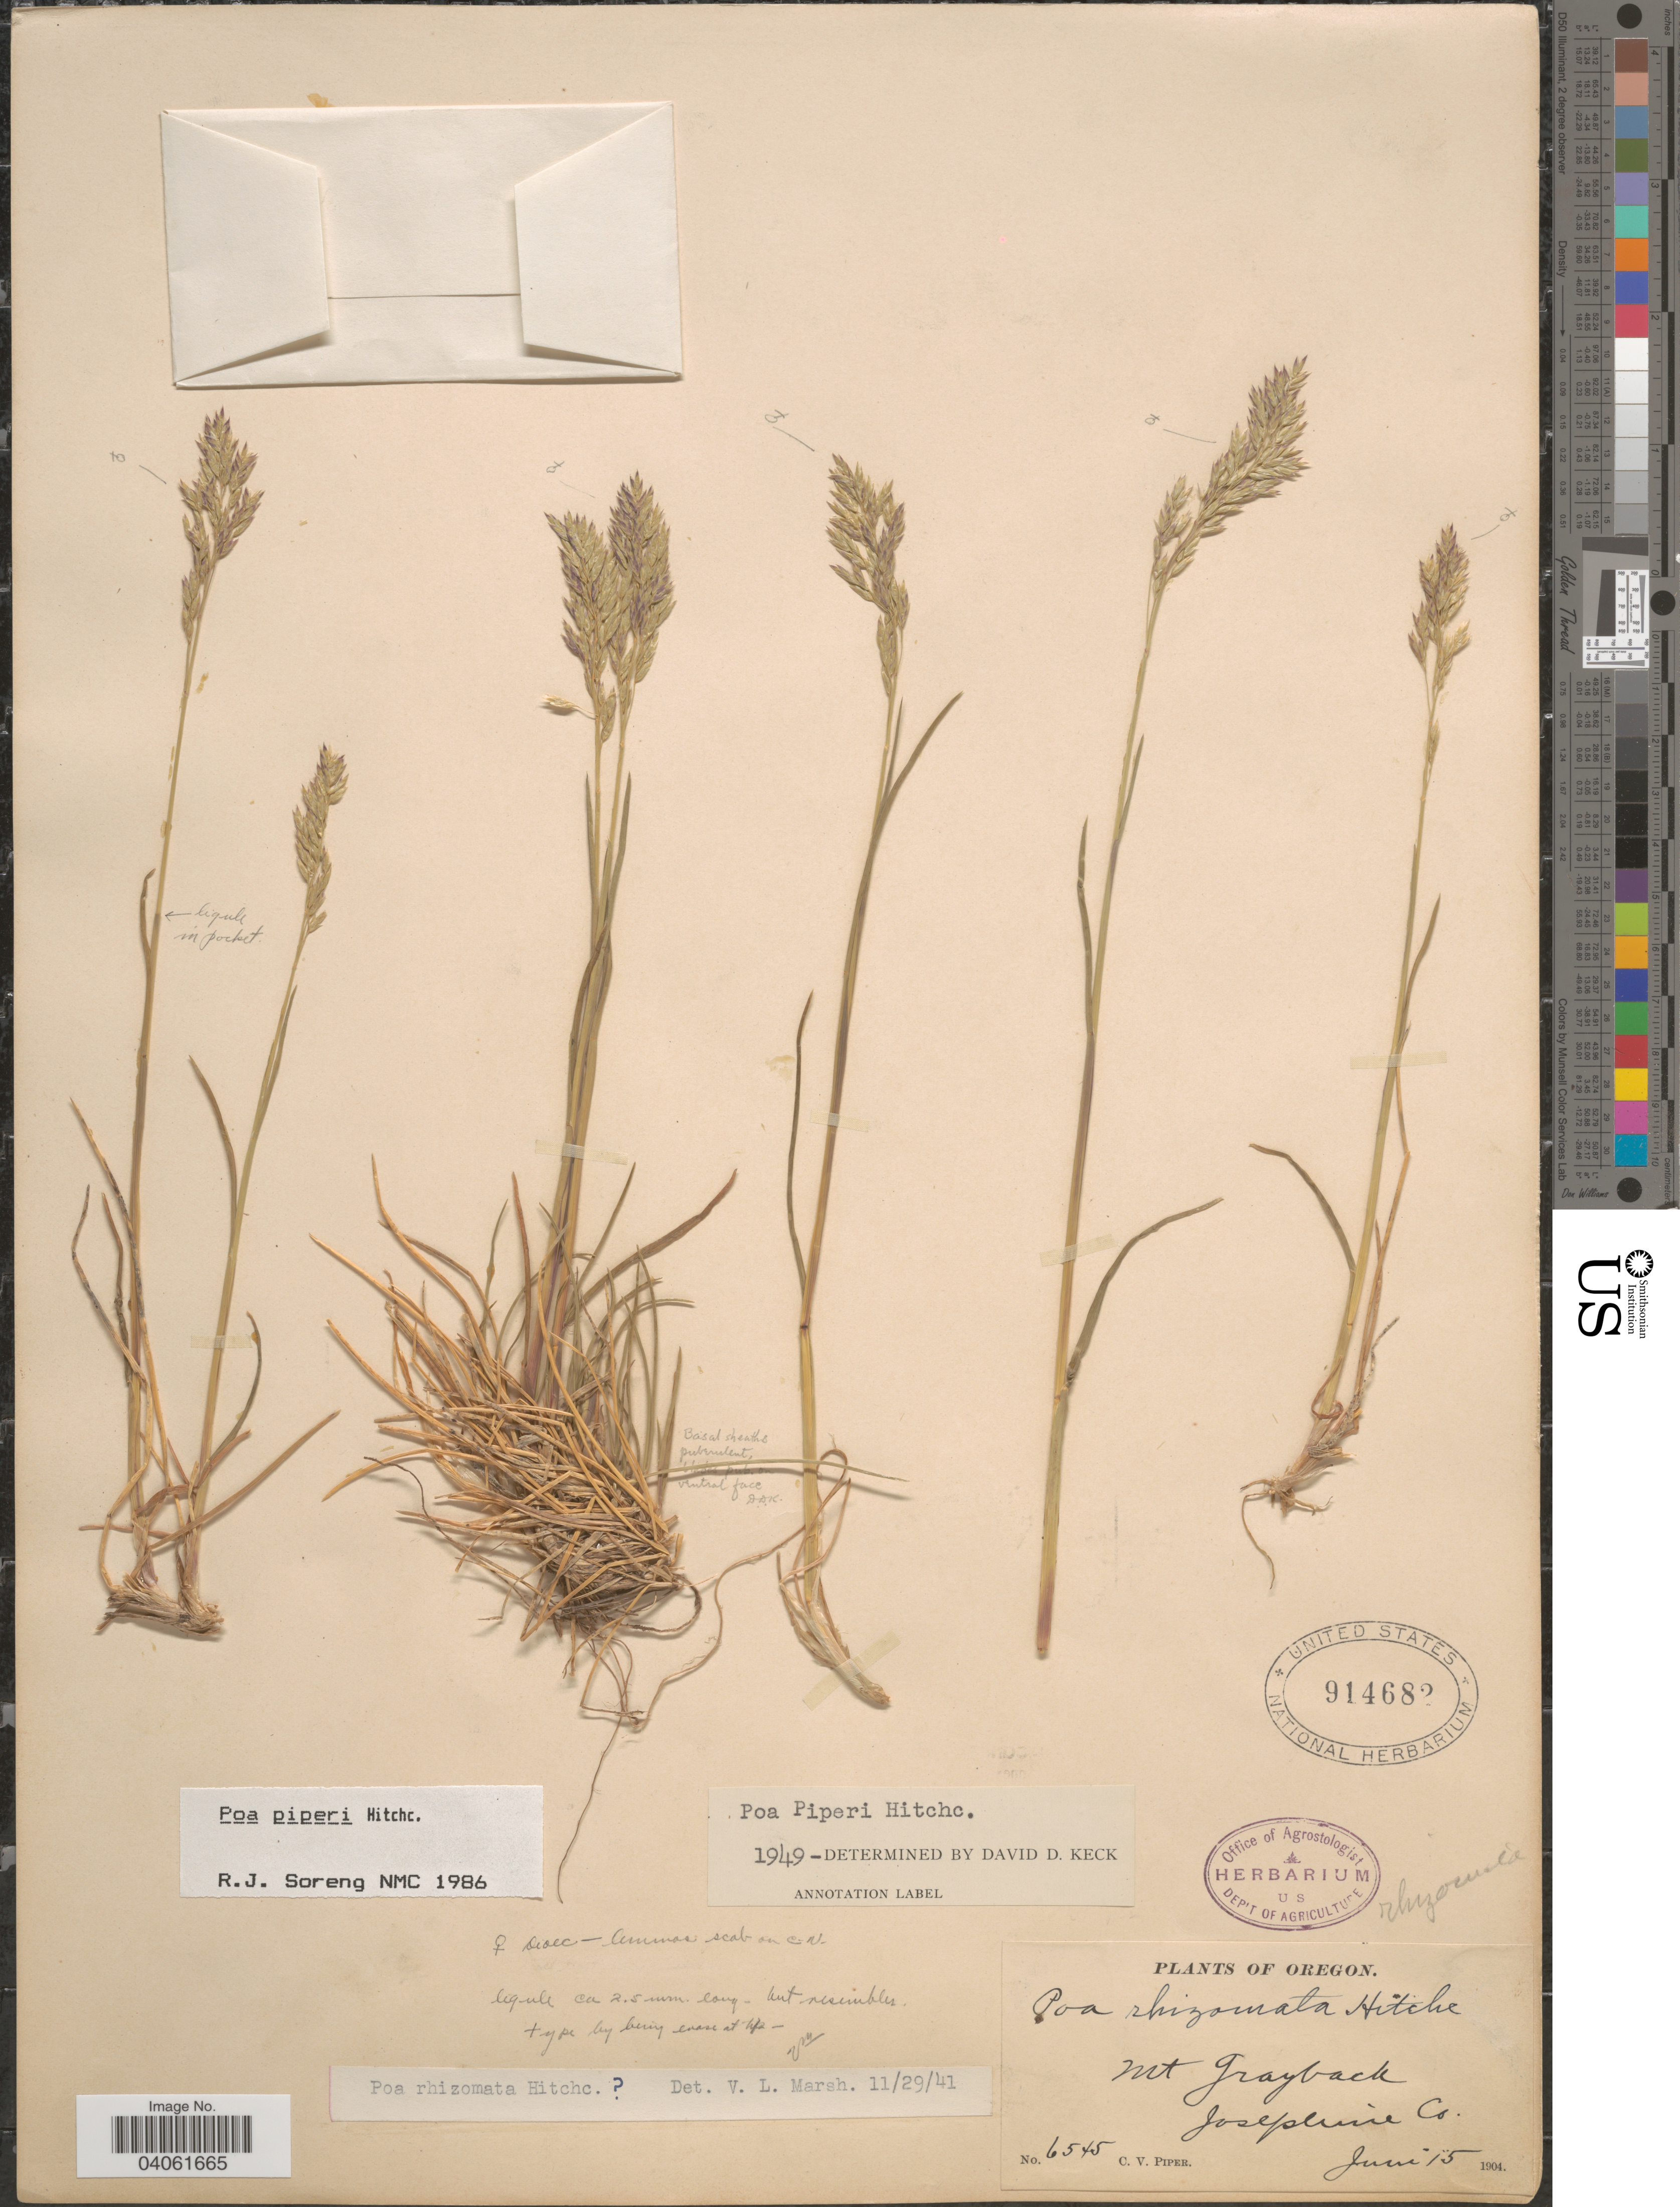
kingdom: Plantae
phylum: Tracheophyta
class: Liliopsida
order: Poales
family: Poaceae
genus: Poa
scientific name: Poa piperi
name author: Hitchc.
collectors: C. V. Piper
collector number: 6545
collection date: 1904-06-15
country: United States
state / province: Oregon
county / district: Josephine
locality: Mt Grayback, Josephine Co.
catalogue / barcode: US 914682